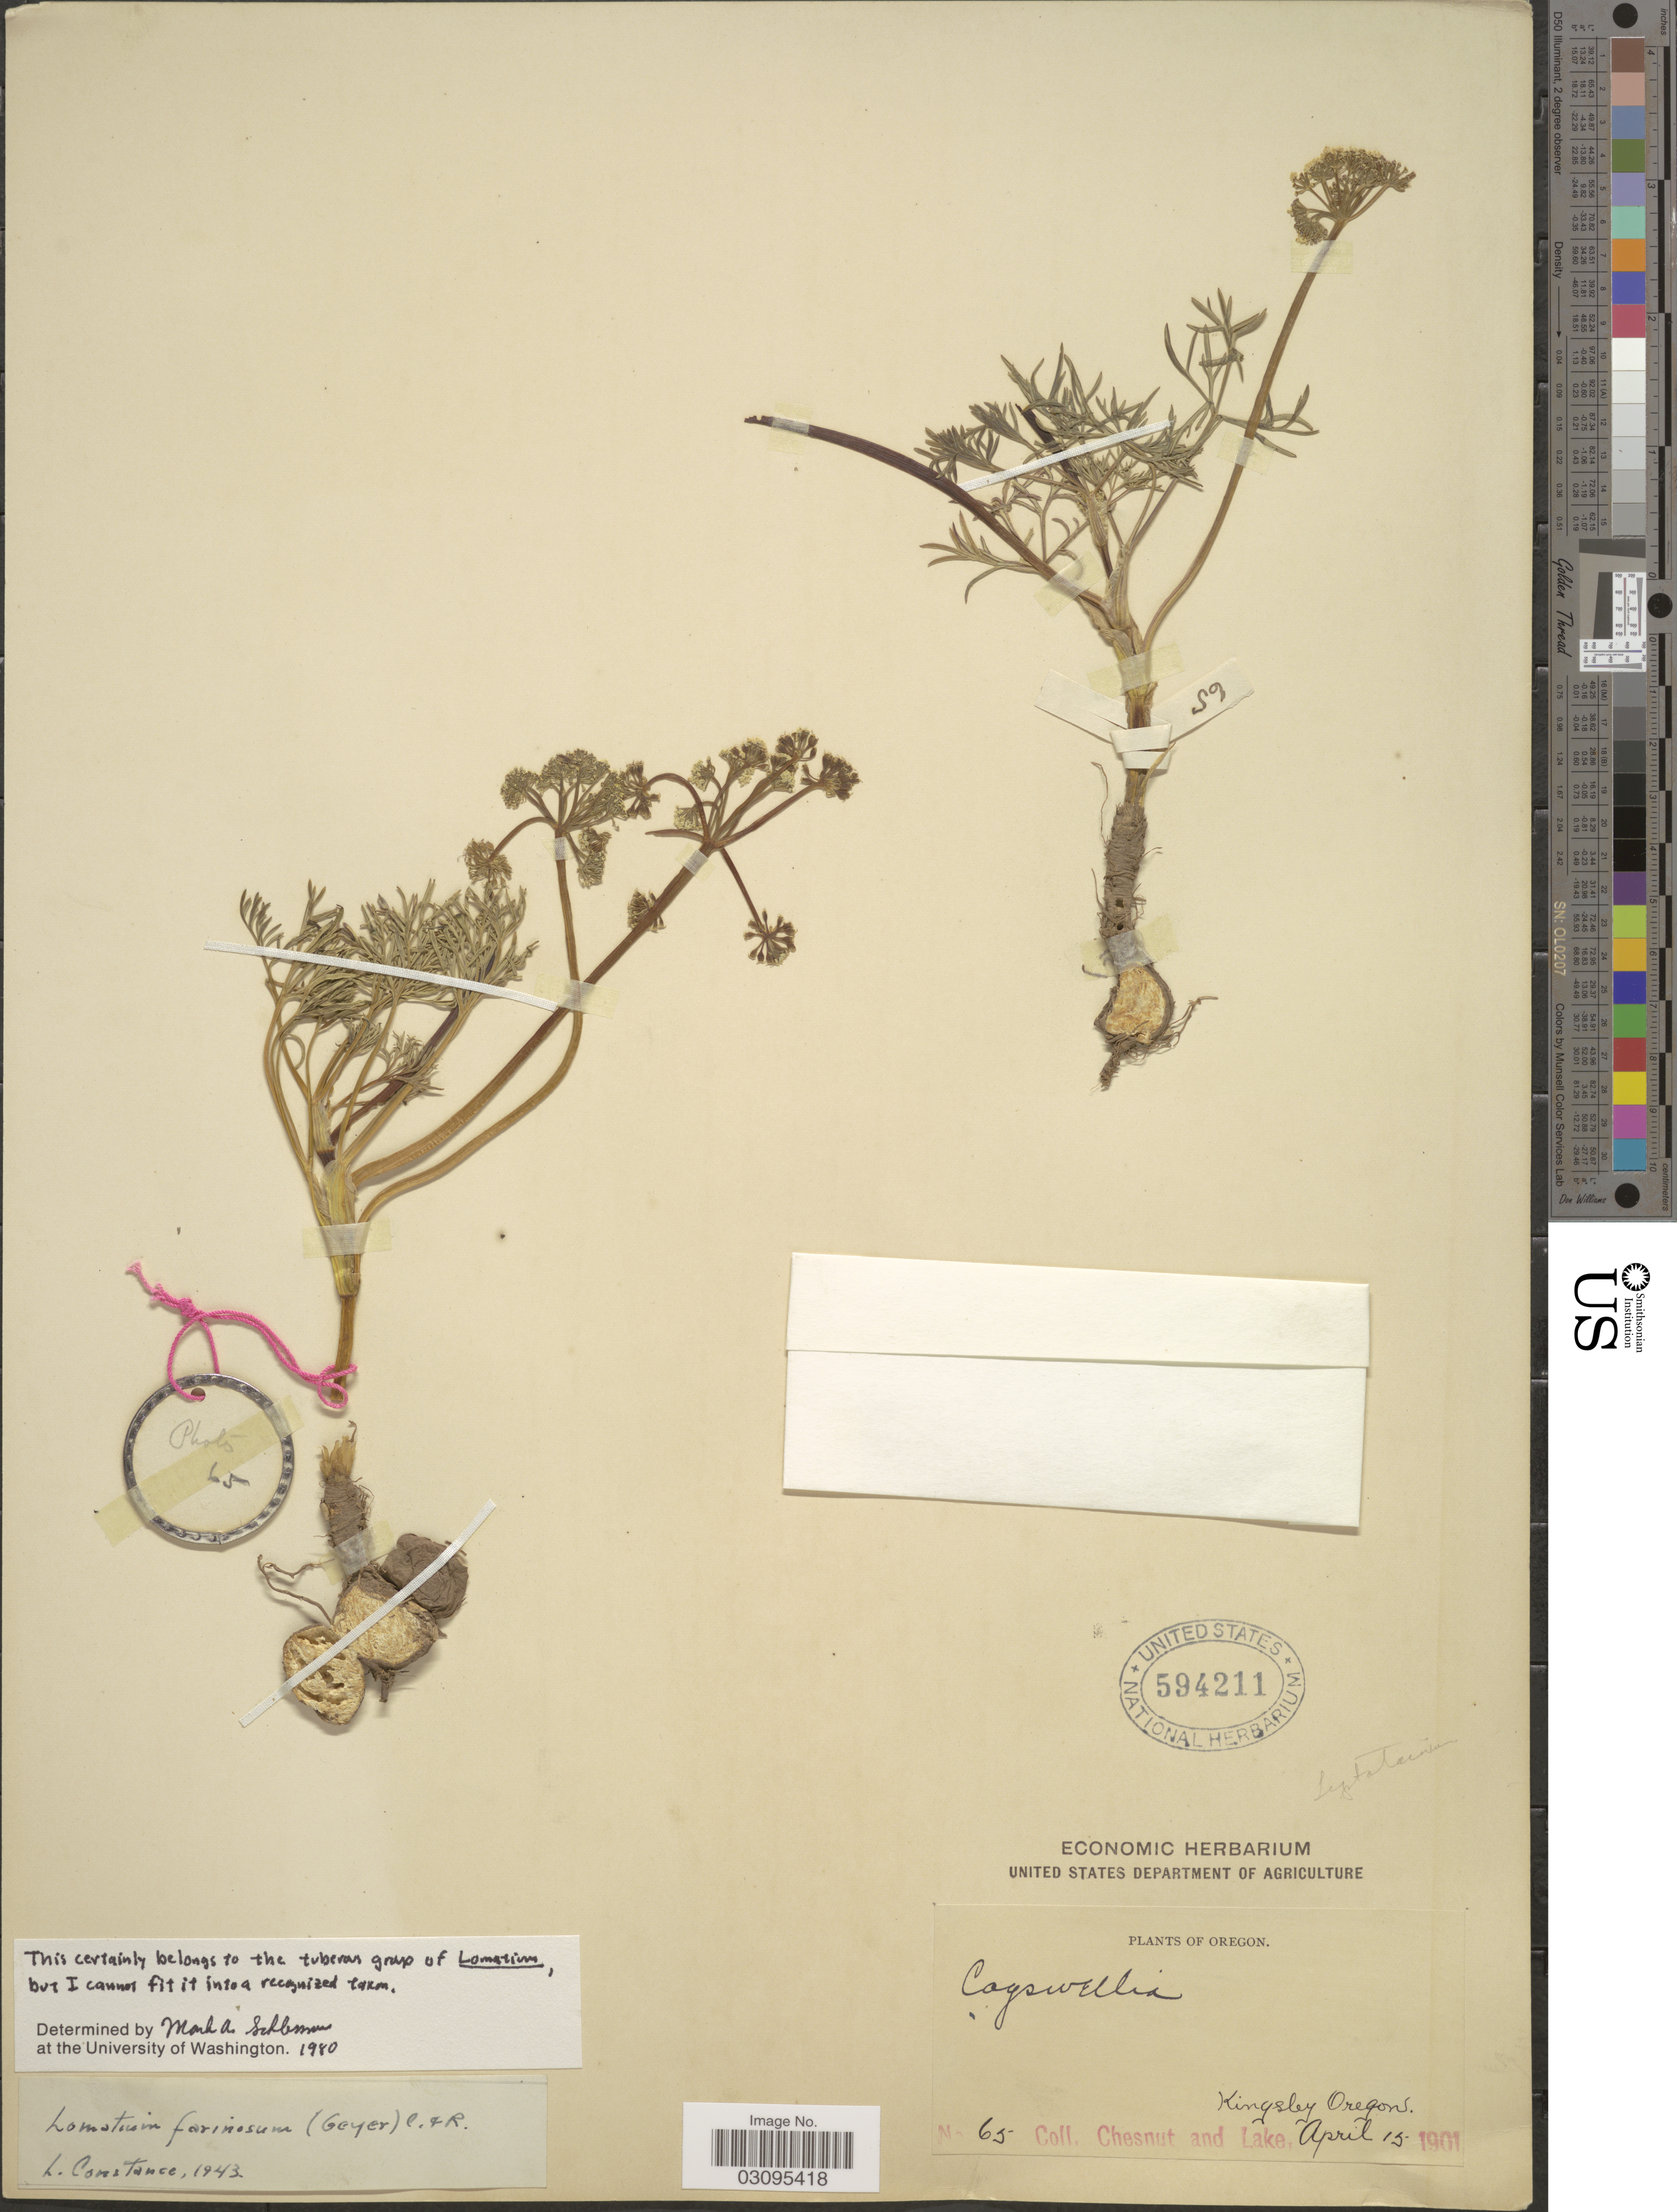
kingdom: Plantae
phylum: Tracheophyta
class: Magnoliopsida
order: Apiales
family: Apiaceae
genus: Lomatium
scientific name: Lomatium sp.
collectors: Chesnut & Lake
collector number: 65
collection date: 1901-04-15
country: United States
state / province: Oregon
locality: Kingsley.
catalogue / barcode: US 594211